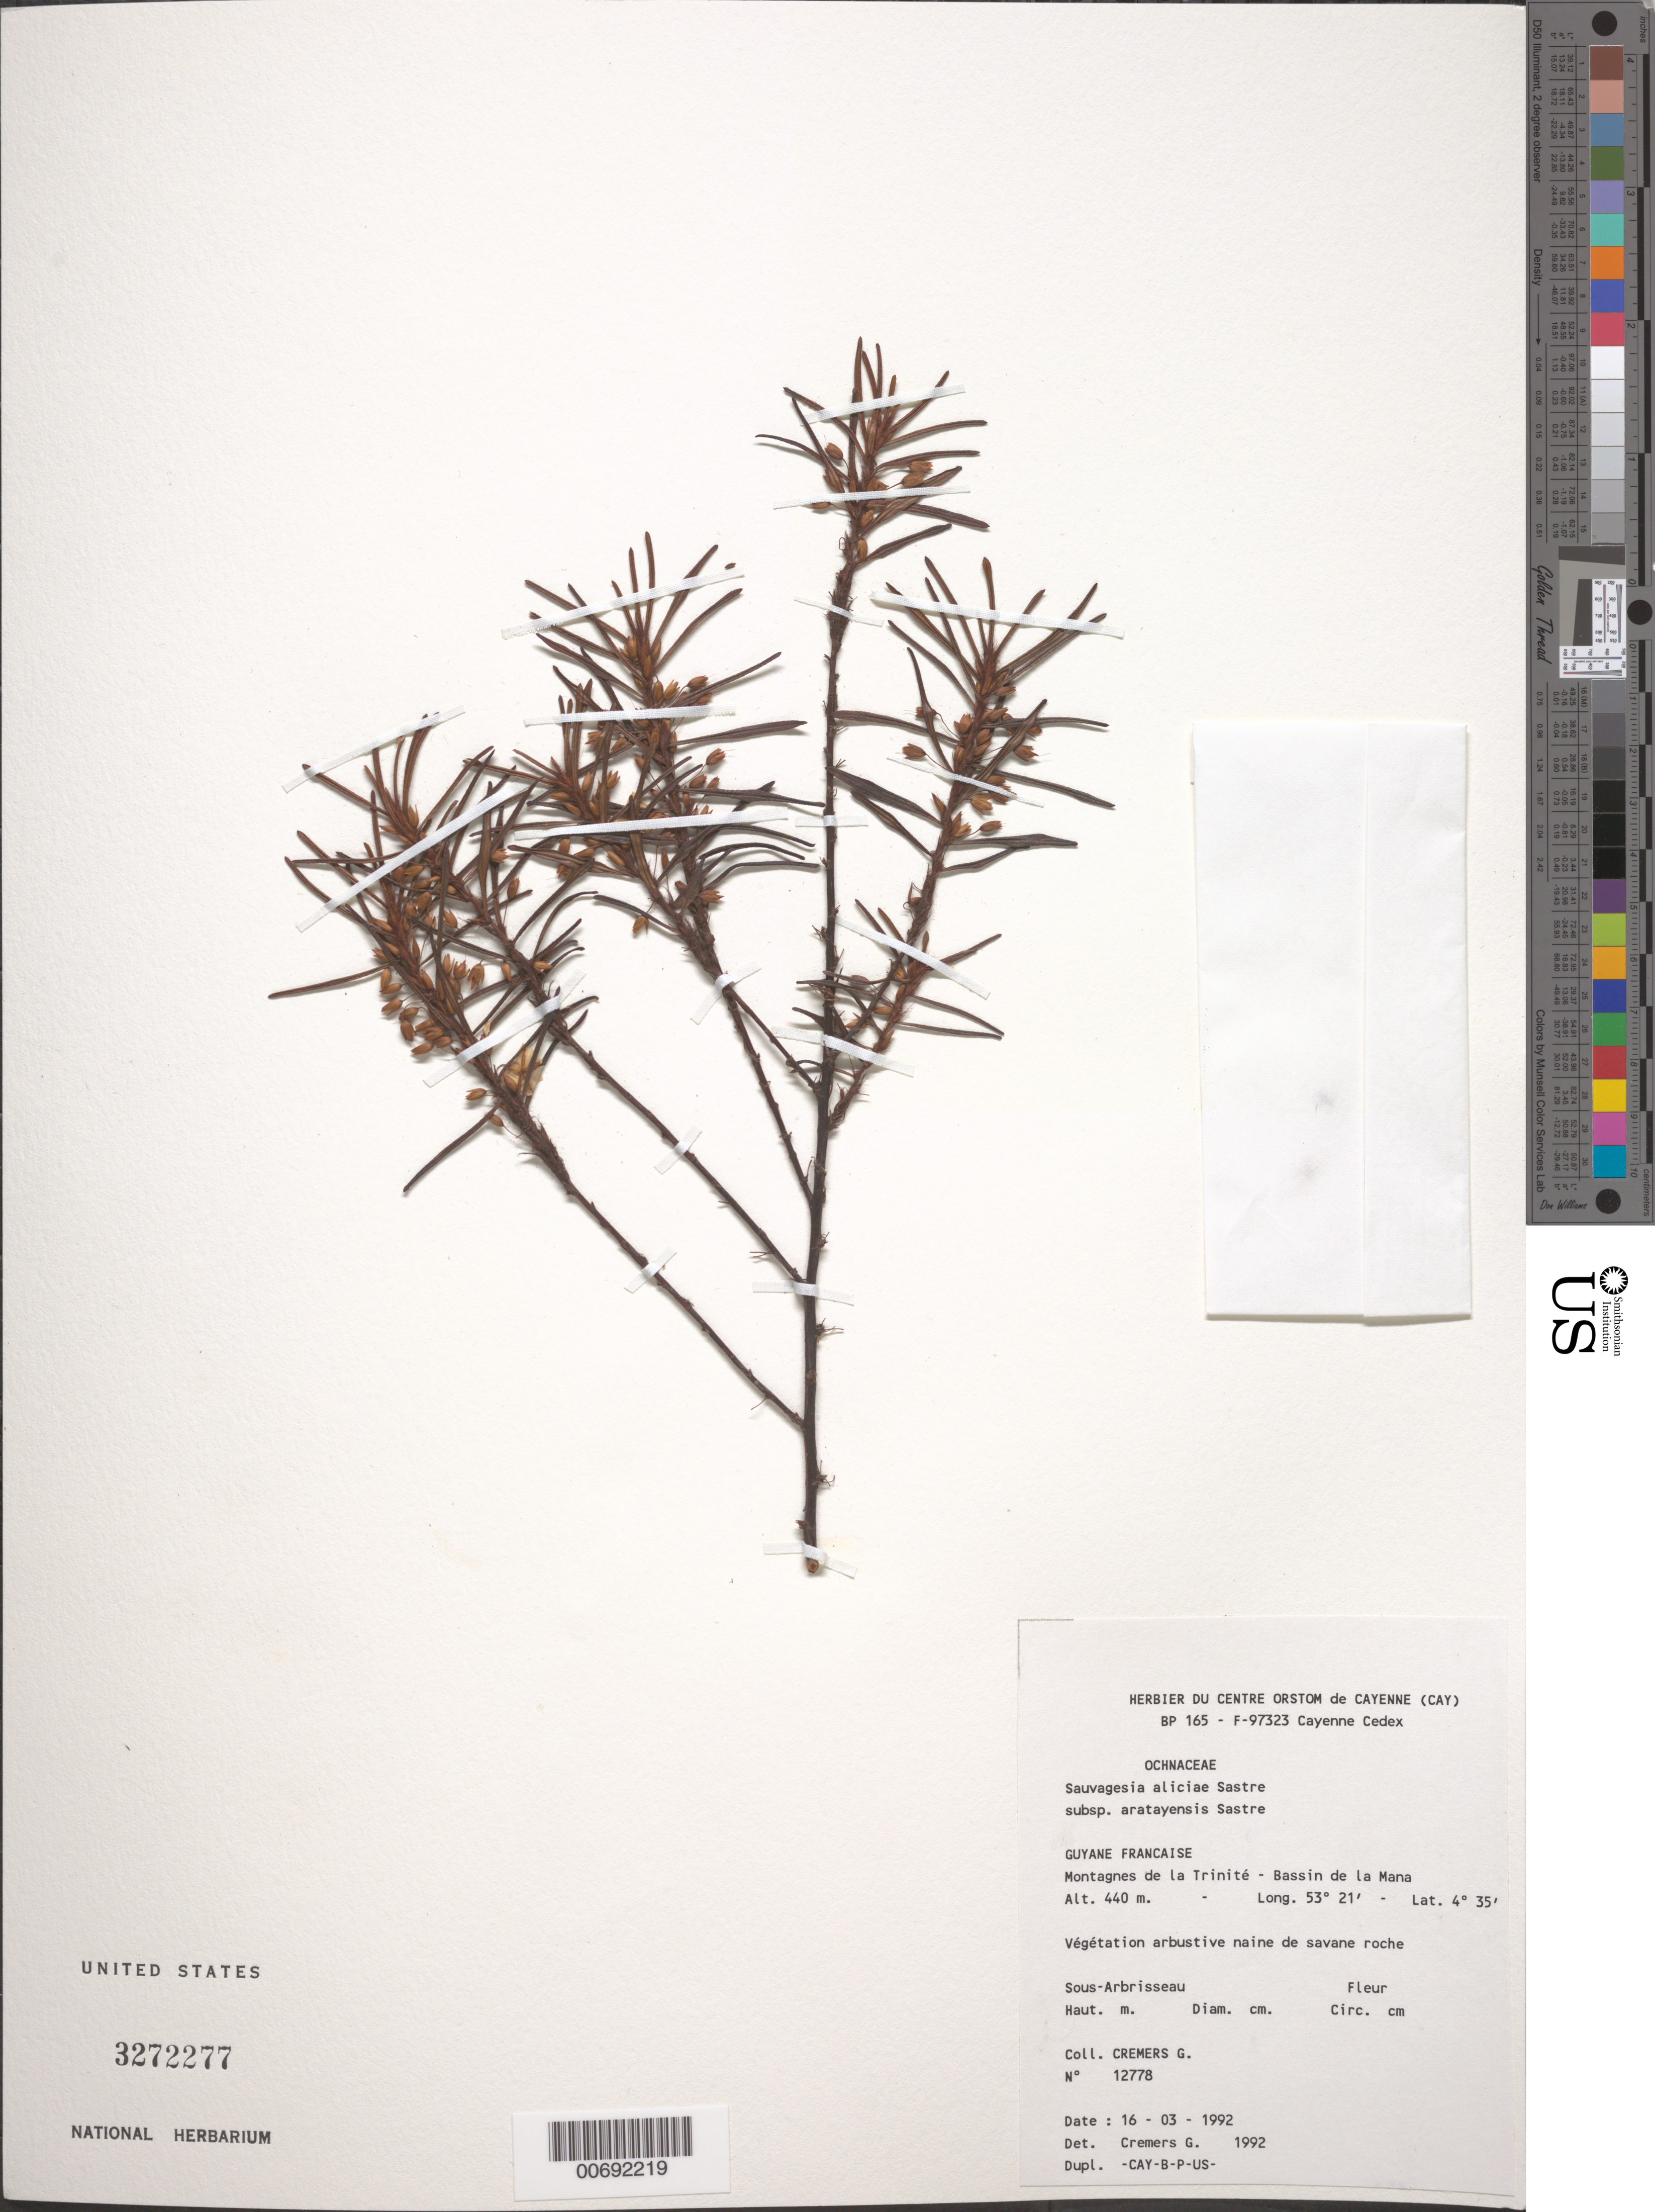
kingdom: Plantae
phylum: Tracheophyta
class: Magnoliopsida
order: Malpighiales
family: Ochnaceae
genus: Sauvagesia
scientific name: Sauvagesia aliciae subsp. aratayensis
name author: Sastre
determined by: Cremers, Georges A.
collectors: G. Cremers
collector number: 12778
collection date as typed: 16-Mar-92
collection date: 1992-03-16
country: French Guiana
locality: Montagnes de la Trinité, Bassin de la Mana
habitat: Végétation arbustive naine de savane roche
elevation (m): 440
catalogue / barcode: US 3272277